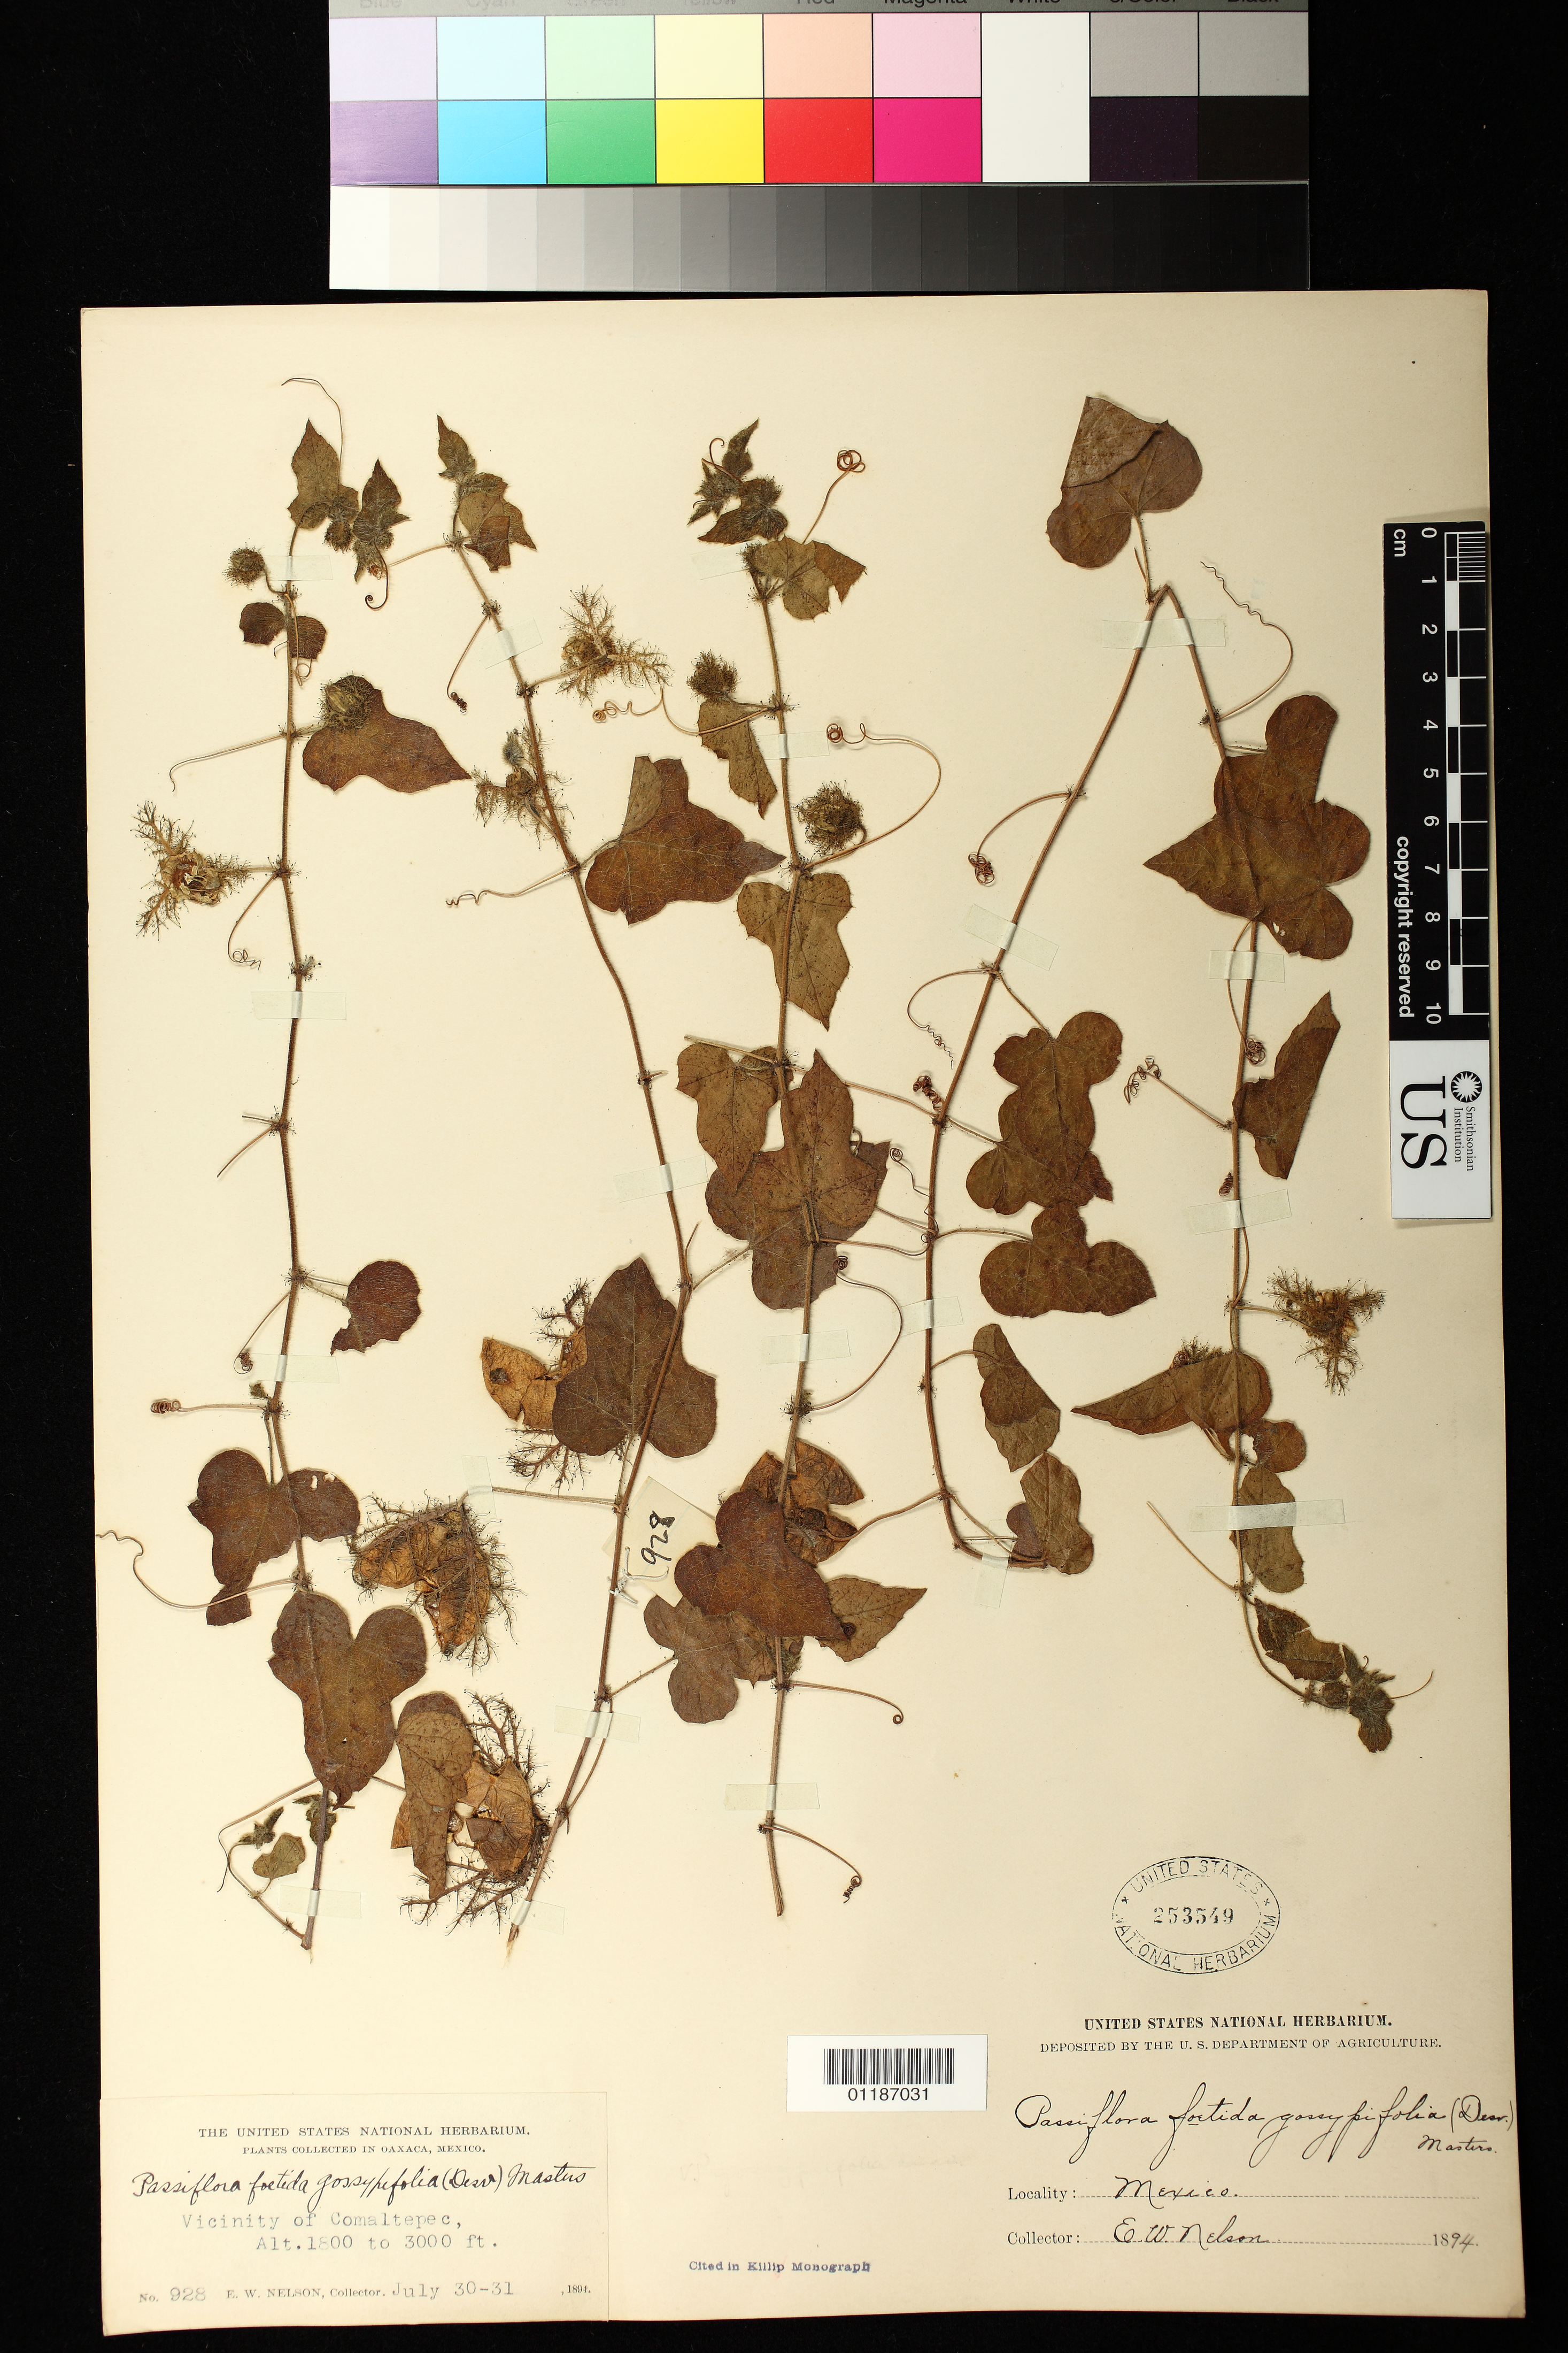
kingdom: Plantae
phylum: Tracheophyta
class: Magnoliopsida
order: Malpighiales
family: Passifloraceae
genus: Passiflora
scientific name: Passiflora foetida var. gossypiifolia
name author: (Desv.) Mast.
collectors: E. W. Nelson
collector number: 928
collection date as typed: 30 Jul 1894 to 31 Jul 1894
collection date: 1894-07-30/1894-07-31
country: Mexico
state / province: Oaxaca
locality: Vicinity of Comaltepec.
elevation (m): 549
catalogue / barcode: US 253549